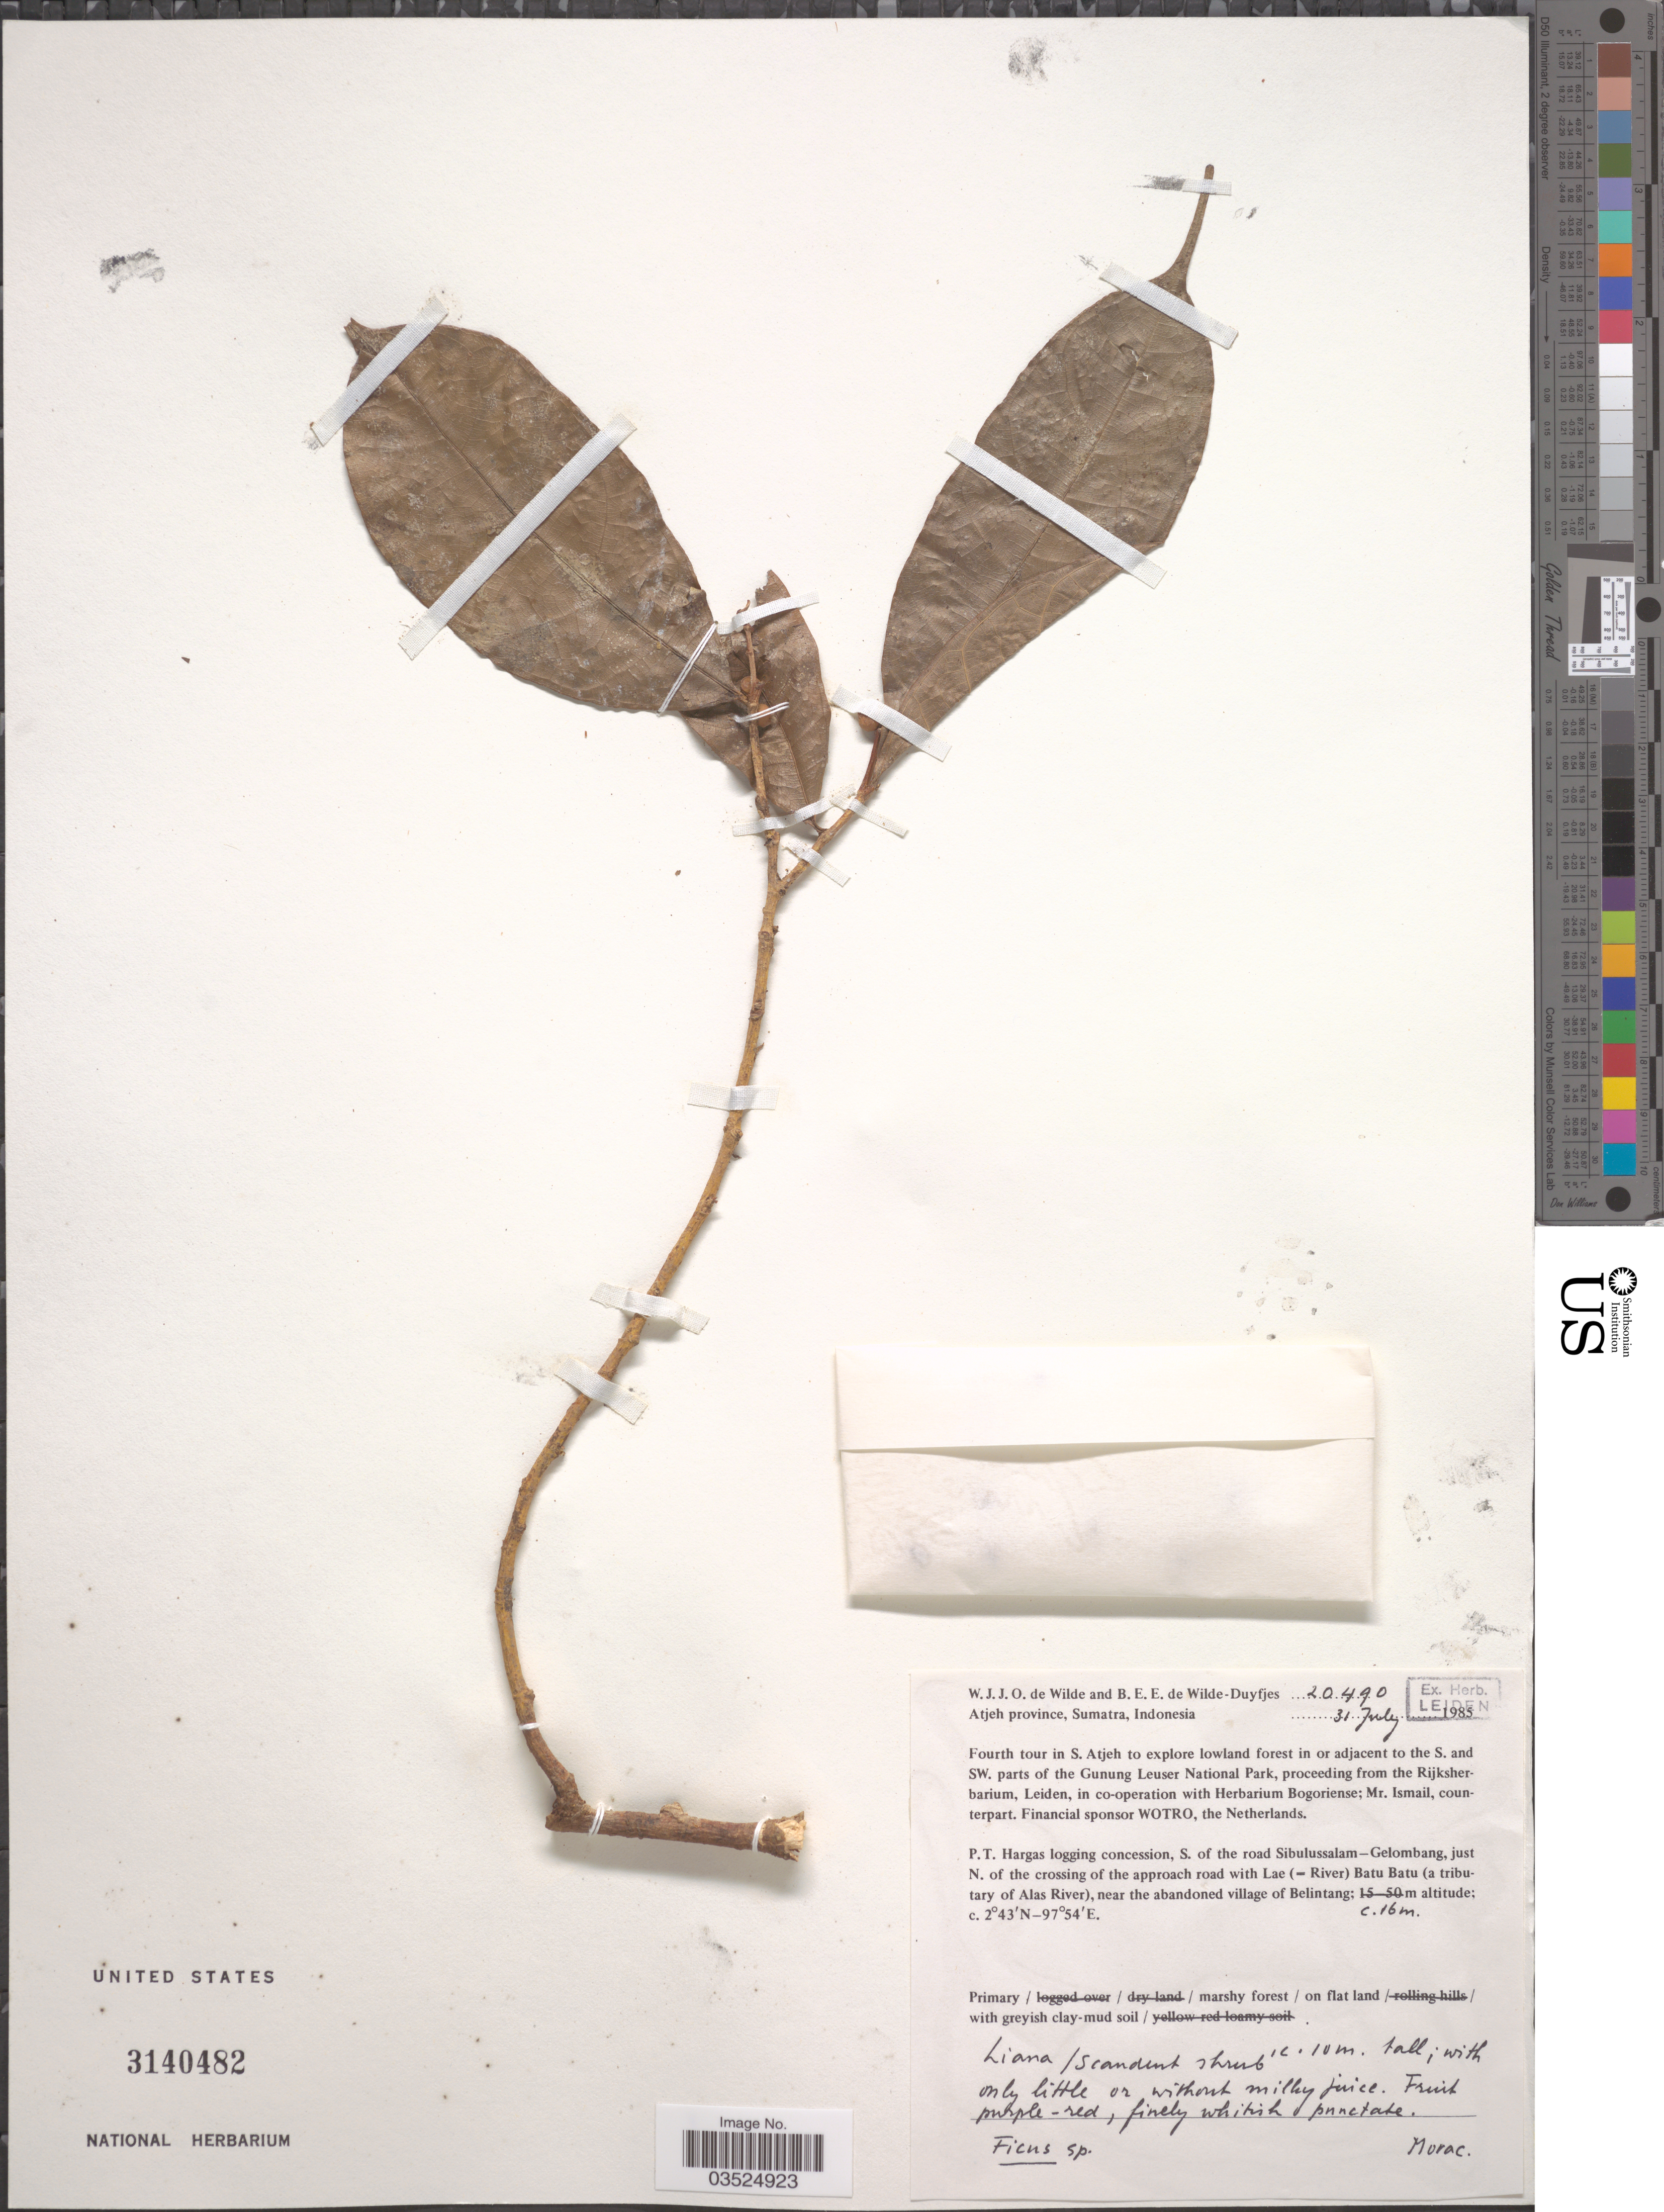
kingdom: Plantae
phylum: Tracheophyta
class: Magnoliopsida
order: Rosales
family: Moraceae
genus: Ficus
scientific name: Ficus sp.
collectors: W. J. de Wilde & B. E. de Wilde-Duyfjes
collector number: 20490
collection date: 1985-07-31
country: Indonesia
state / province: Sumatra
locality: Atjeh province. Fourth tour in S. Atjeh to explore lowland forest in or adjacent to the S. and SW. parts of the Gunung Leuser National Park. P.T. Hargas logging concession, S. of the road Sibulussalam - Gelombang, just N. of the crossing of the approach road with Lae (=River) Batu Batu (a tributary of Alas River), near the abandoned village of Belintang.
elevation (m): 16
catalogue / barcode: US 3140482